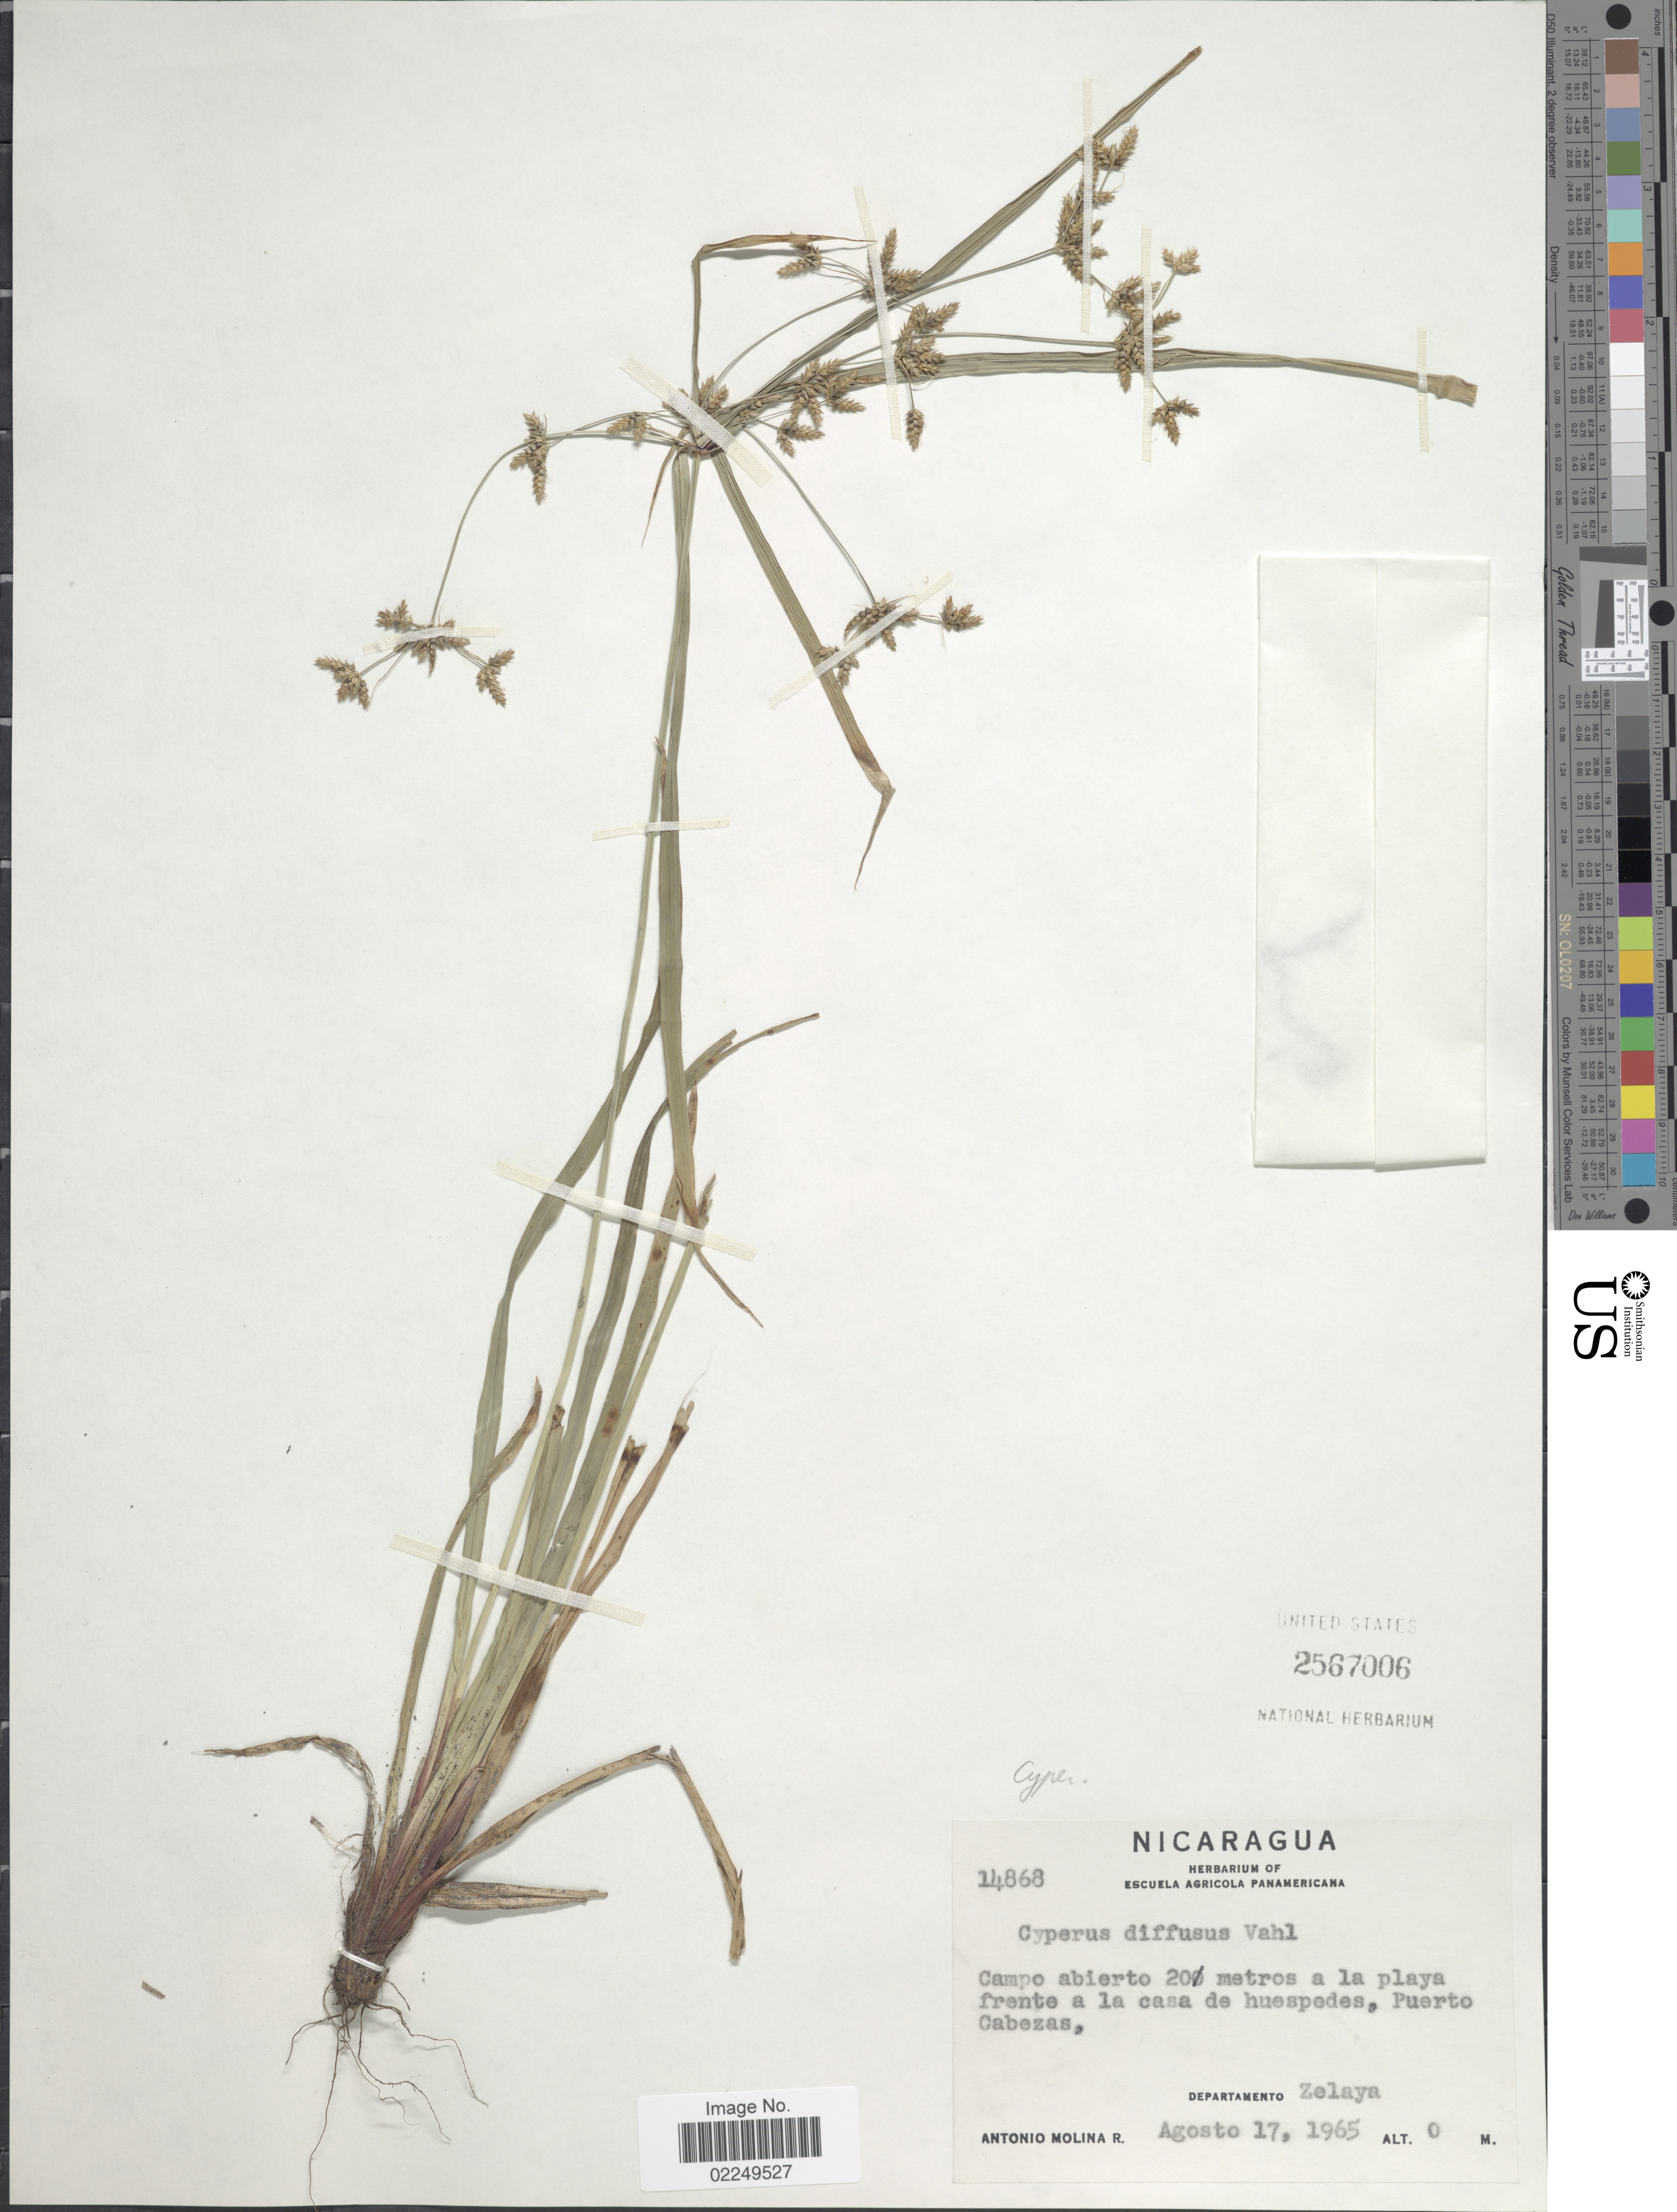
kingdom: Plantae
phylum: Tracheophyta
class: Liliopsida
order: Poales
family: Cyperaceae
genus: Cyperus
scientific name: Cyperus laxus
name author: Lam.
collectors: A. Molina R.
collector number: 14868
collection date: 1965-08-17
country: Nicaragua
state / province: Atlantico Norte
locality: Campo abierto 20 metros a la playa frente a la casa de huespedes, Puerto Cabezas, Departmento Zelaya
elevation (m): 0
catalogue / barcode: US 2567006